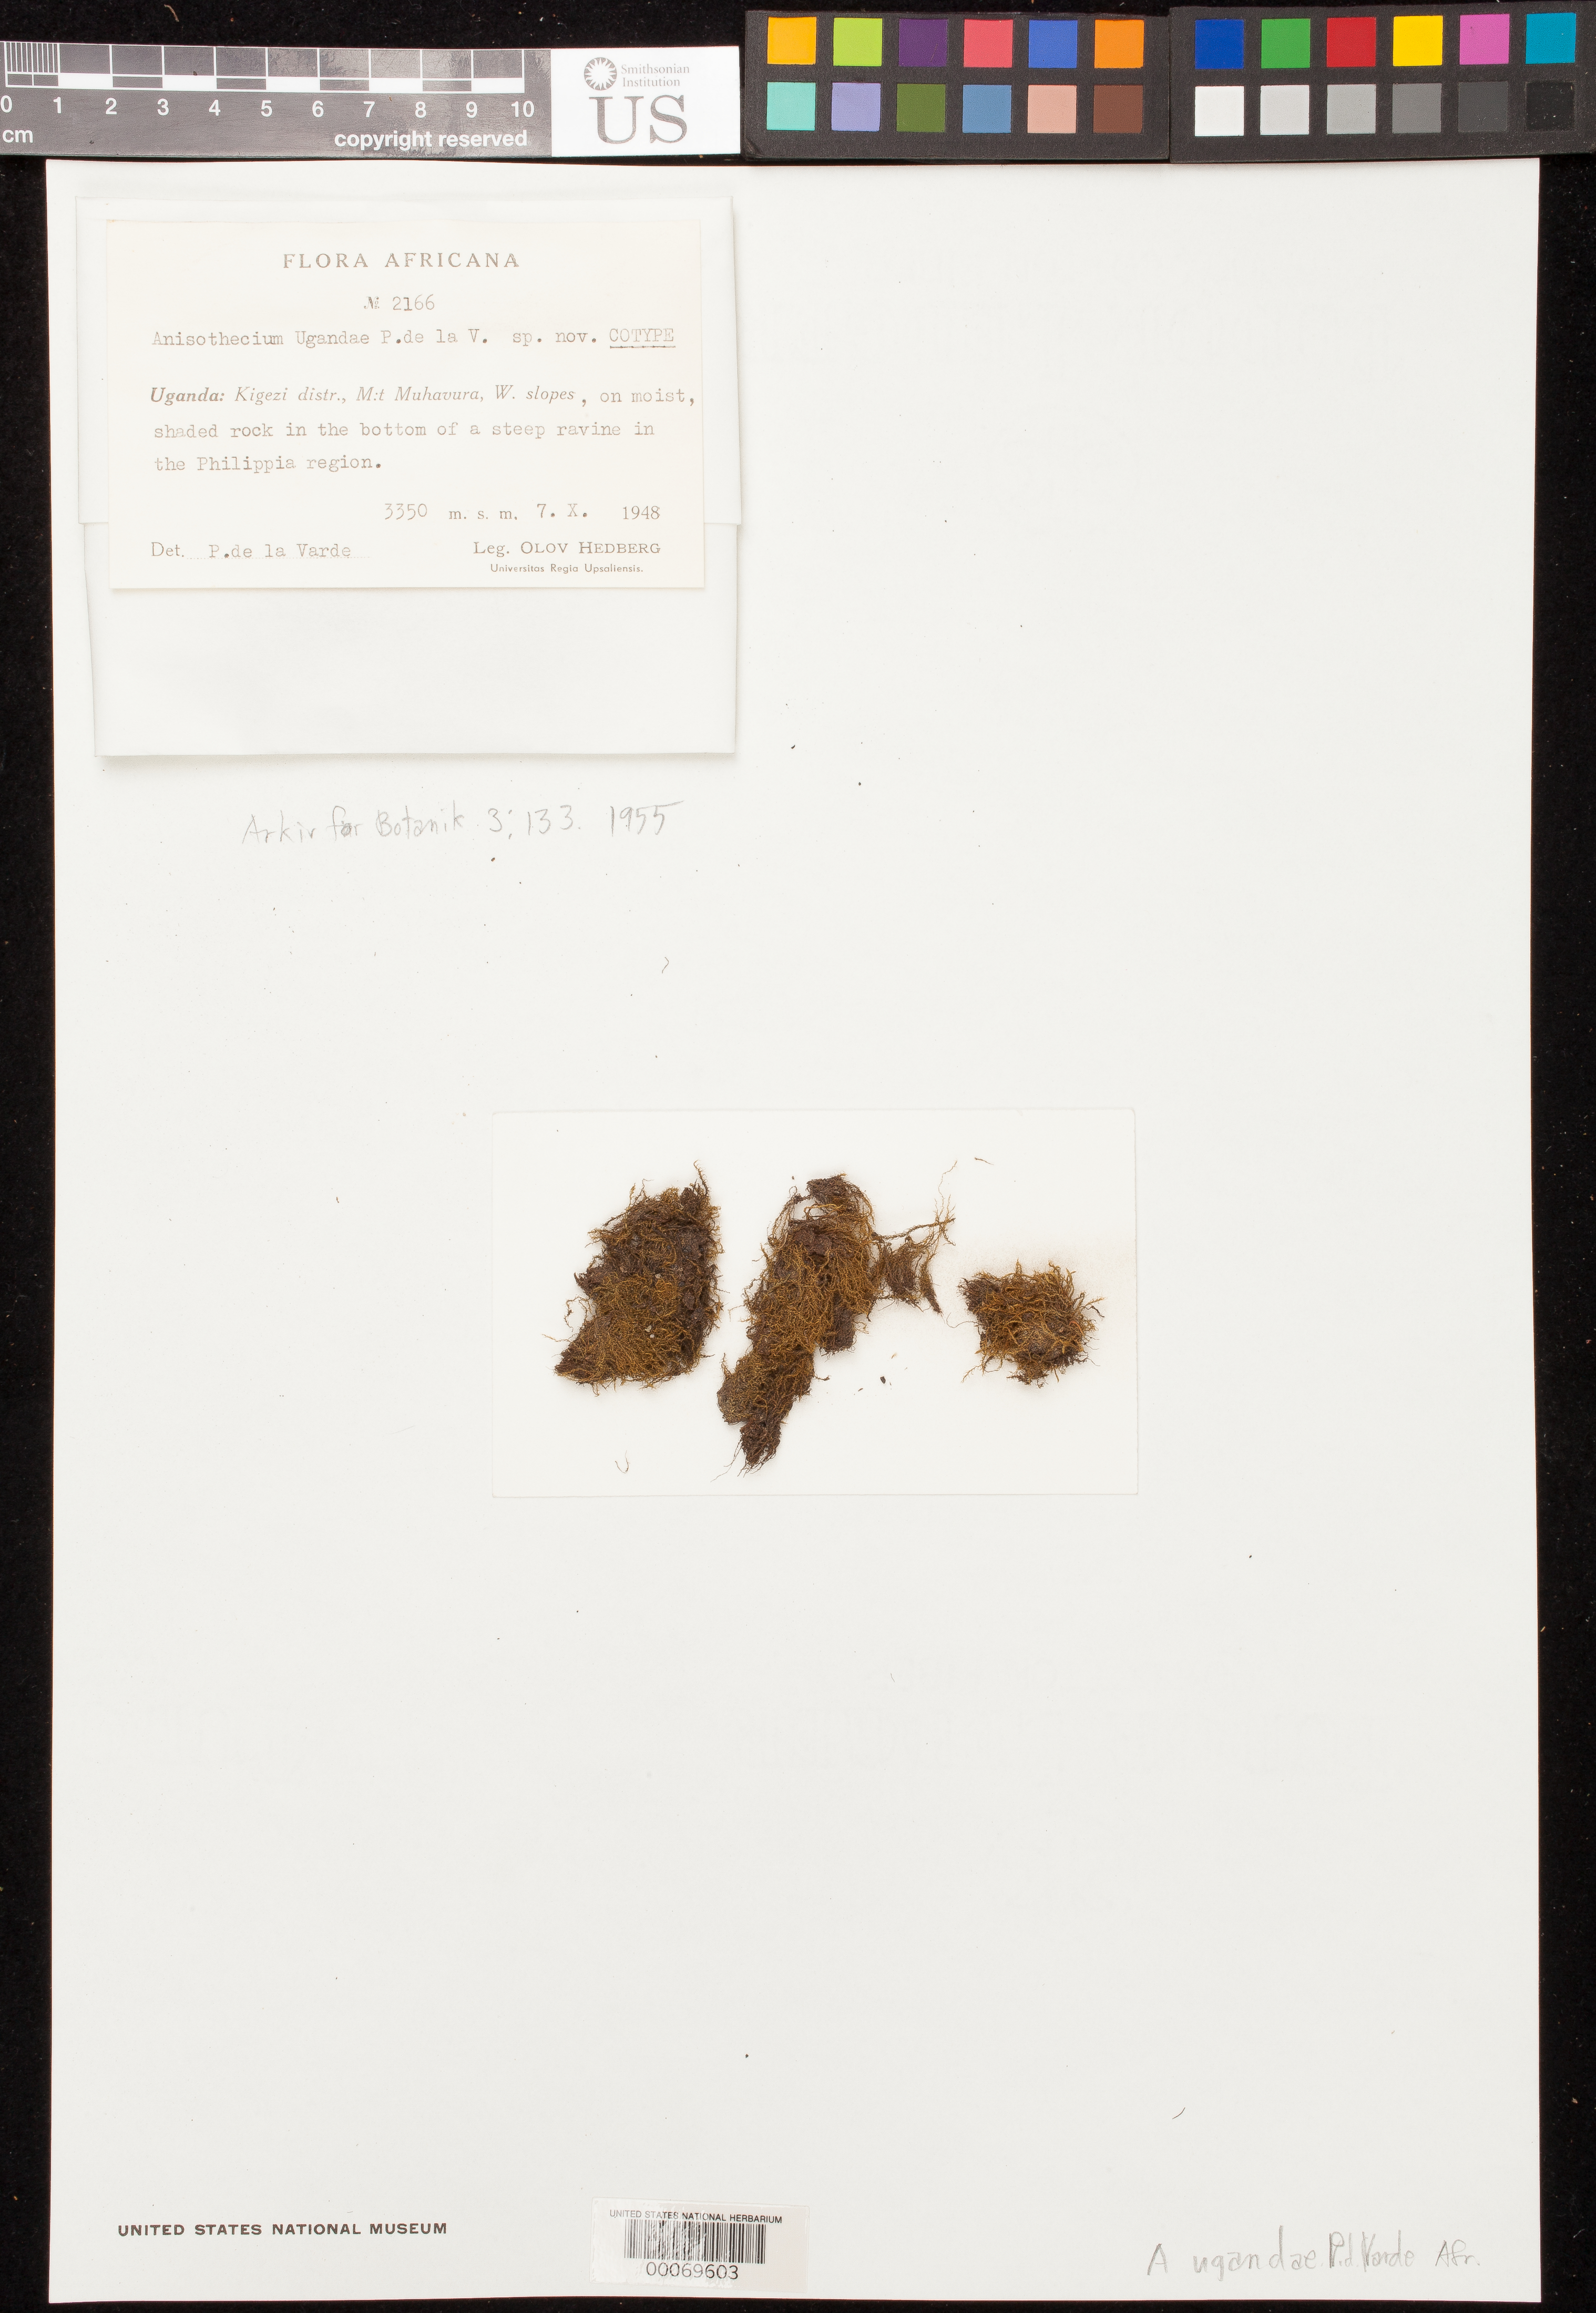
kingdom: Plantae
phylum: Bryophyta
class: Bryopsida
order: Dicranales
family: Dicranellaceae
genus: Anisothecium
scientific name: Anisothecium ugandae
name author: P. de la Varde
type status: Isotype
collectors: K. Hedberg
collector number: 2166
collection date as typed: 07 Oct 1948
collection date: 1948-10-07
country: Uganda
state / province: Western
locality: Mt. Muhavura, Philippia Region. Kigezi.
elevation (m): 3350